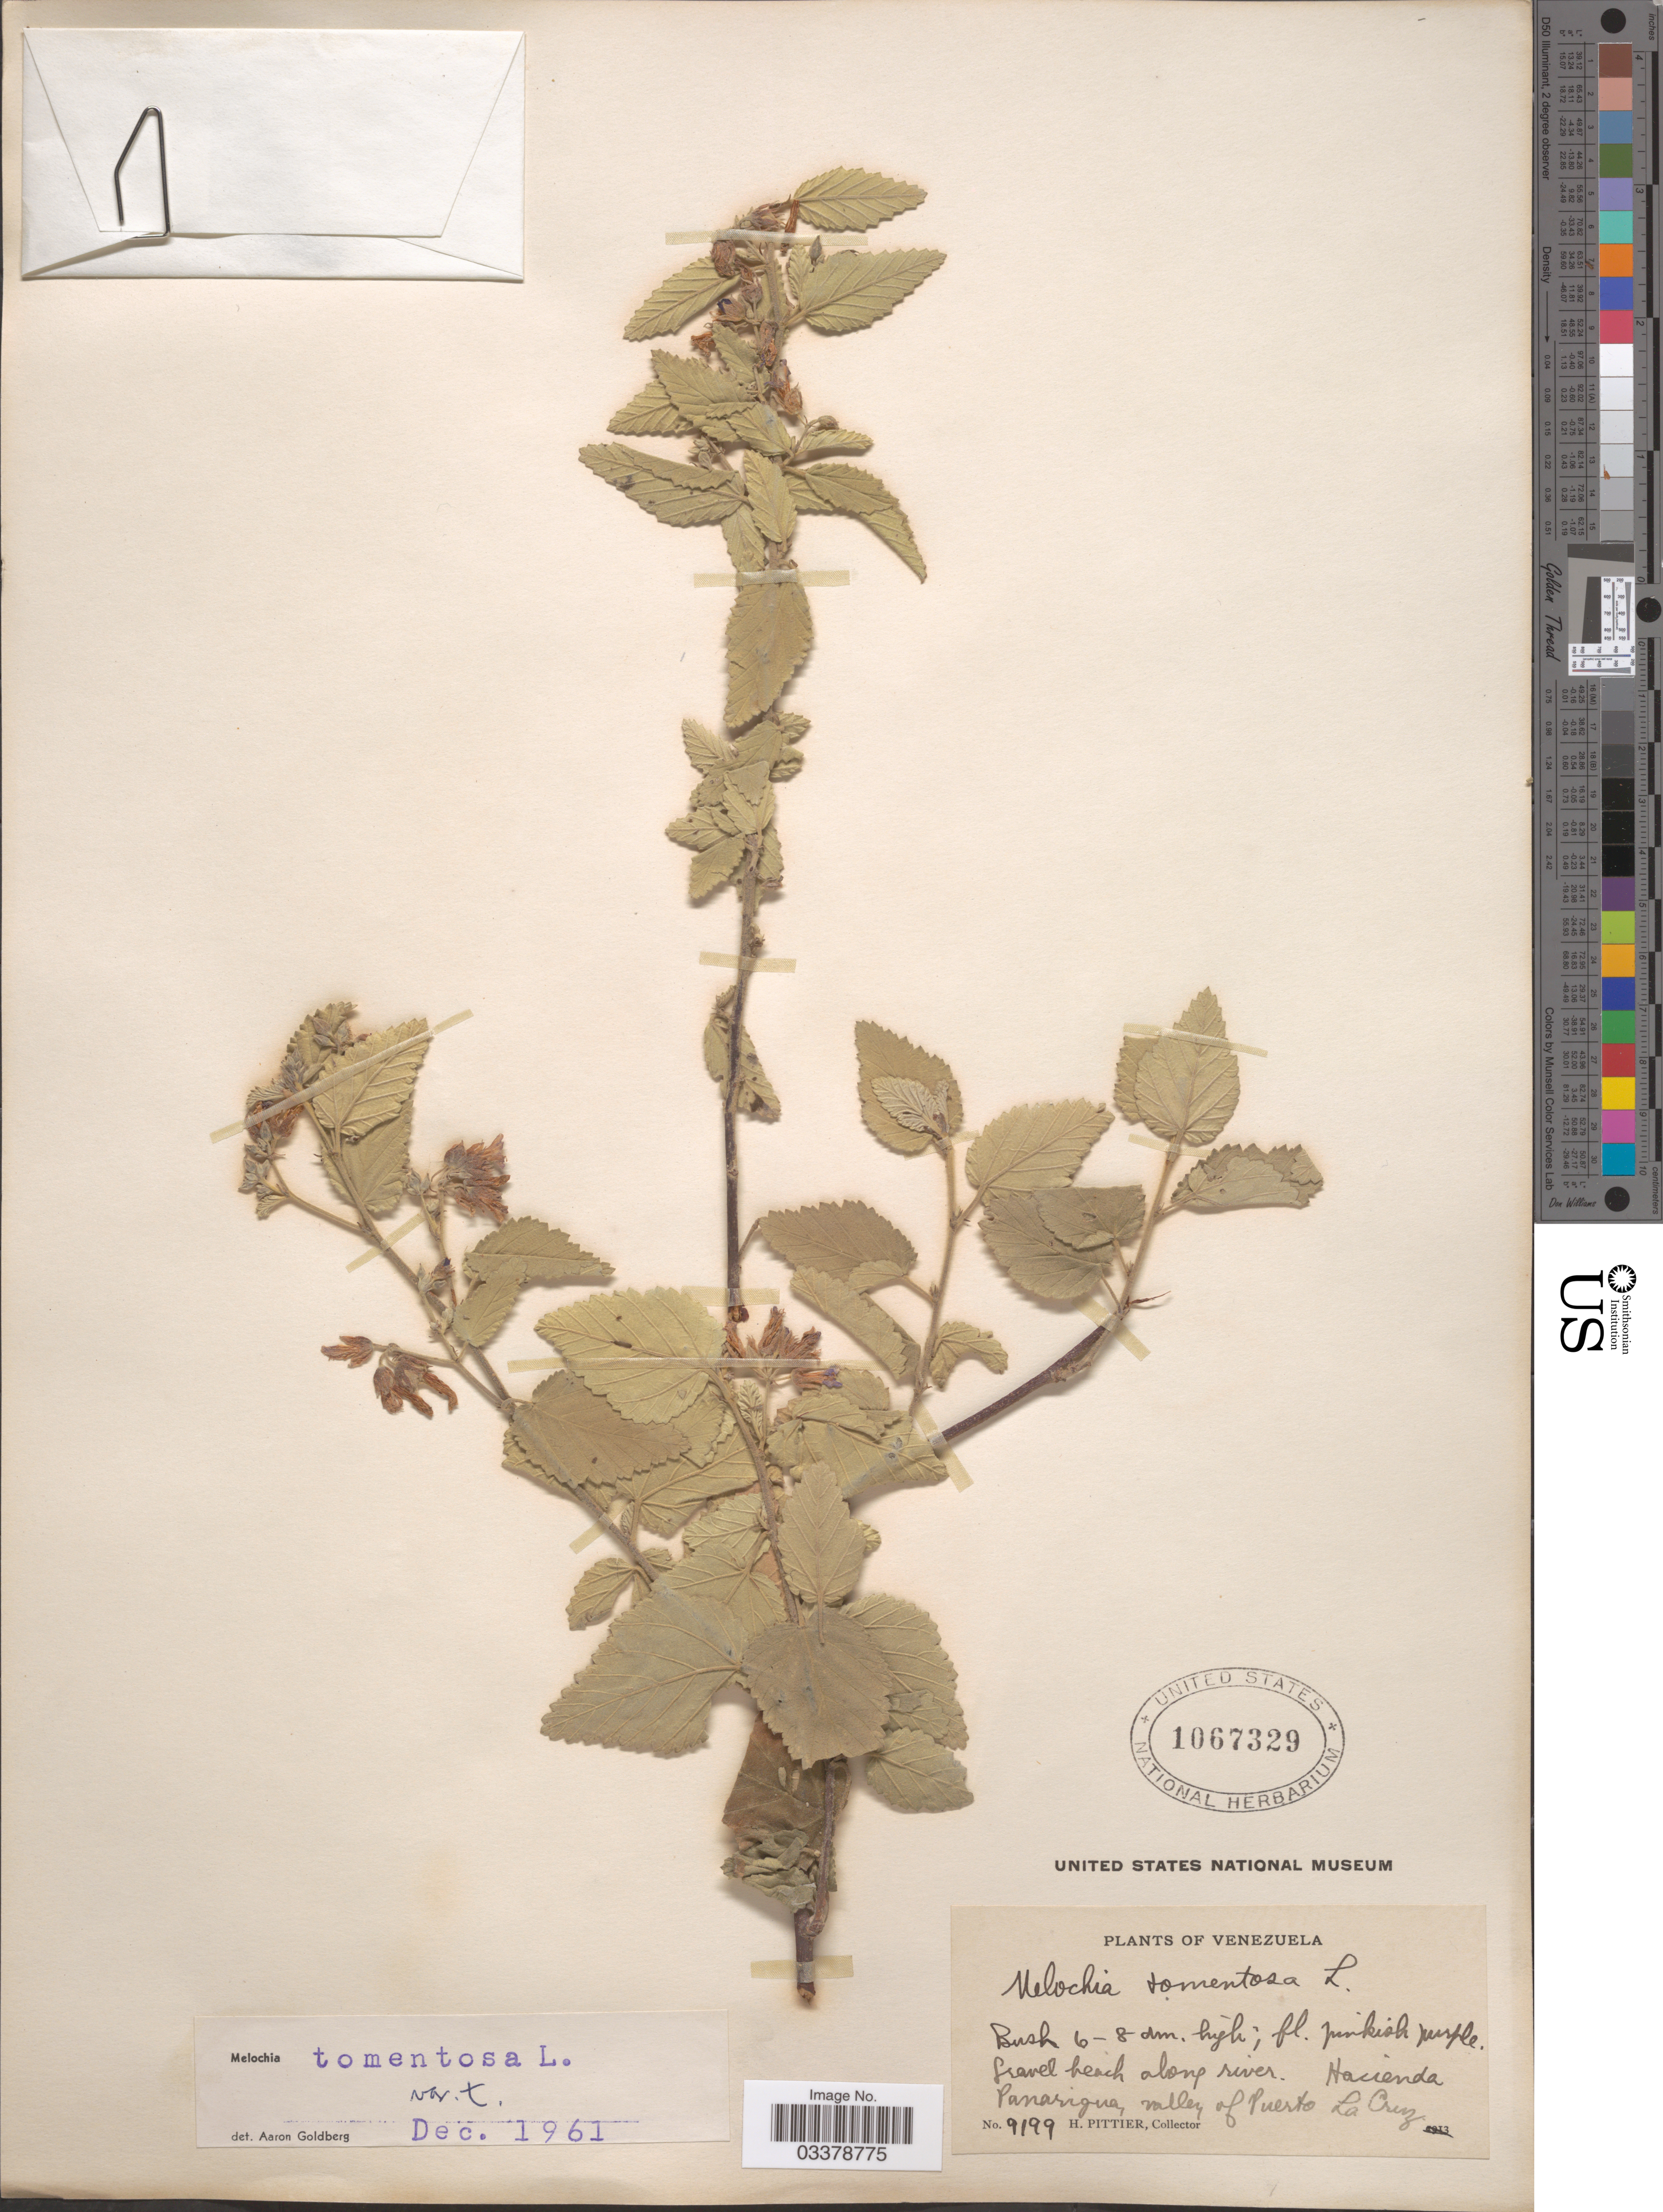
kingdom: Plantae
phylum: Tracheophyta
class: Magnoliopsida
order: Malvales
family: Malvaceae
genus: Melochia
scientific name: Melochia tomentosa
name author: L.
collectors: H. F. Pittier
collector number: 9199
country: Venezuela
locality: Gravel beach along river. Hacienda Panarigua, valley of Puerto La Cruz.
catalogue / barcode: US 1067329